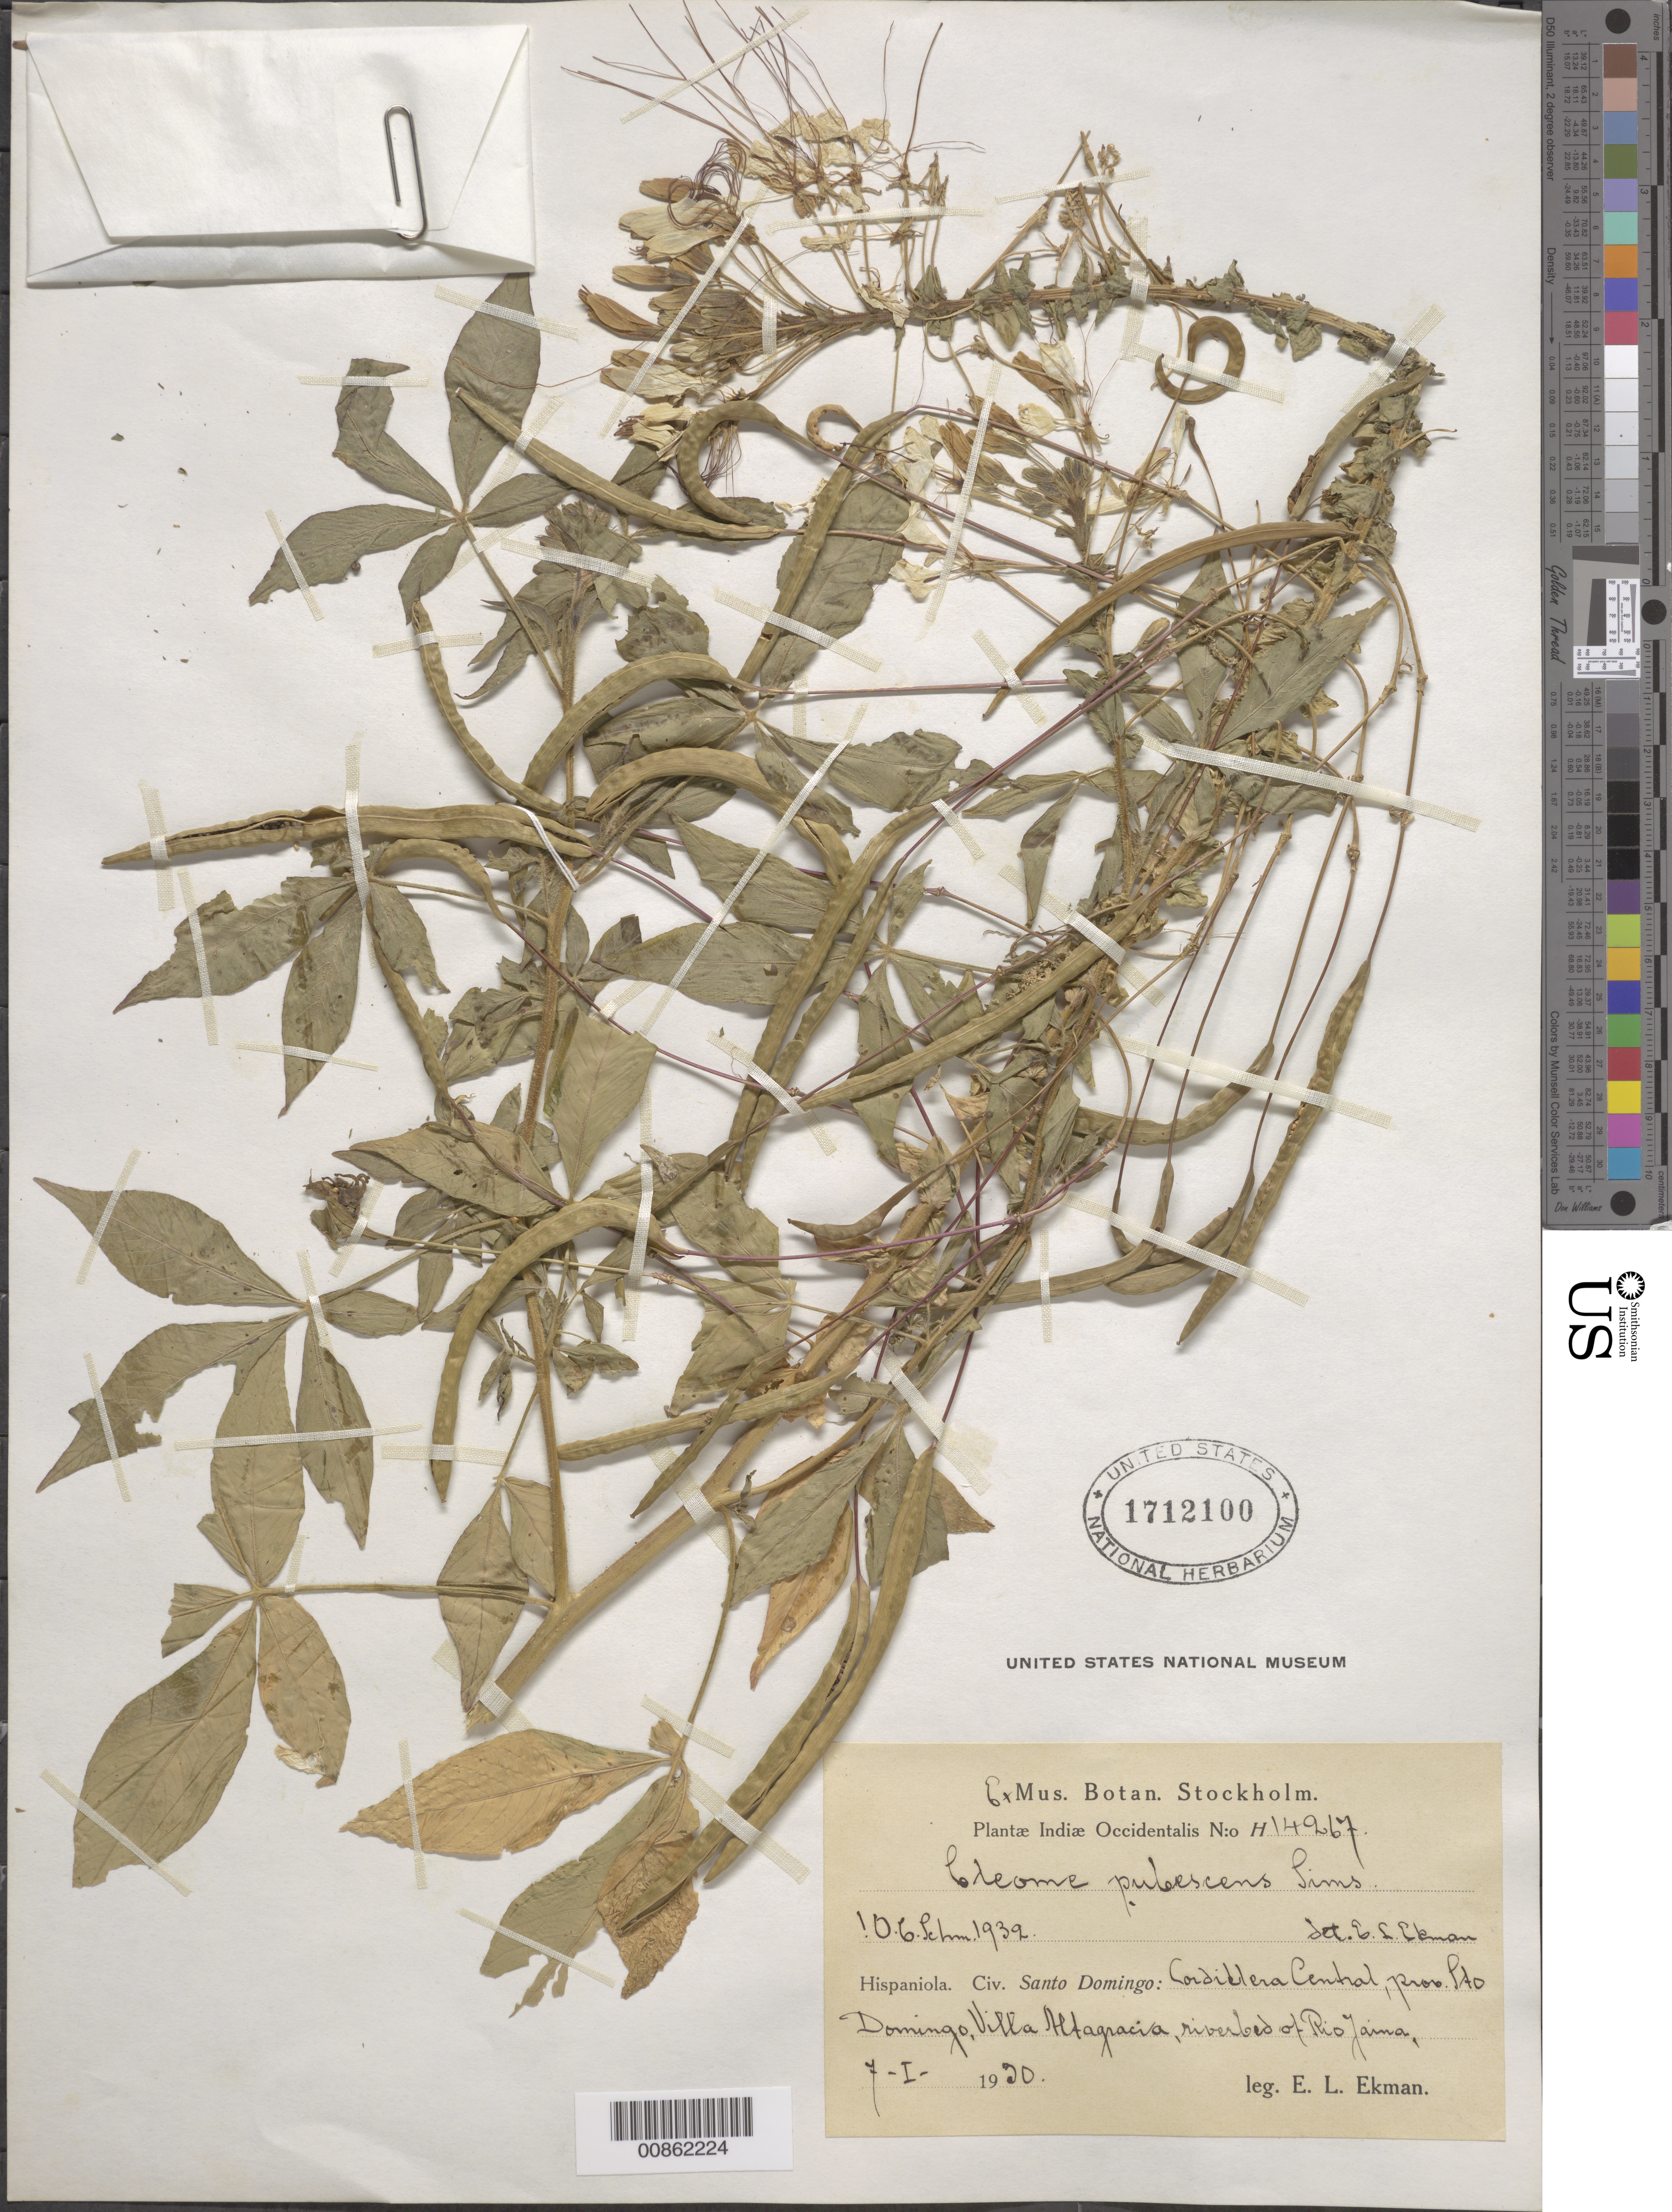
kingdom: Plantae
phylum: Tracheophyta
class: Magnoliopsida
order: Brassicales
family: Cleomaceae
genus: Tarenaya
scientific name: Tarenaya spinosa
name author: (Jacq.) Raf.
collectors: E. L. Ekman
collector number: H 14267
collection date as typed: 07 Jan 1930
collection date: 1930-01-07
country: Dominican Republic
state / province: Distrito Nacional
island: Hispaniola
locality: Cordillera Central, prov. Sto. Domingo (obsolete), Villa Altagracia. Riverbed of Río Jaina.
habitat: Riverbed.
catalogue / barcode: US 1712100